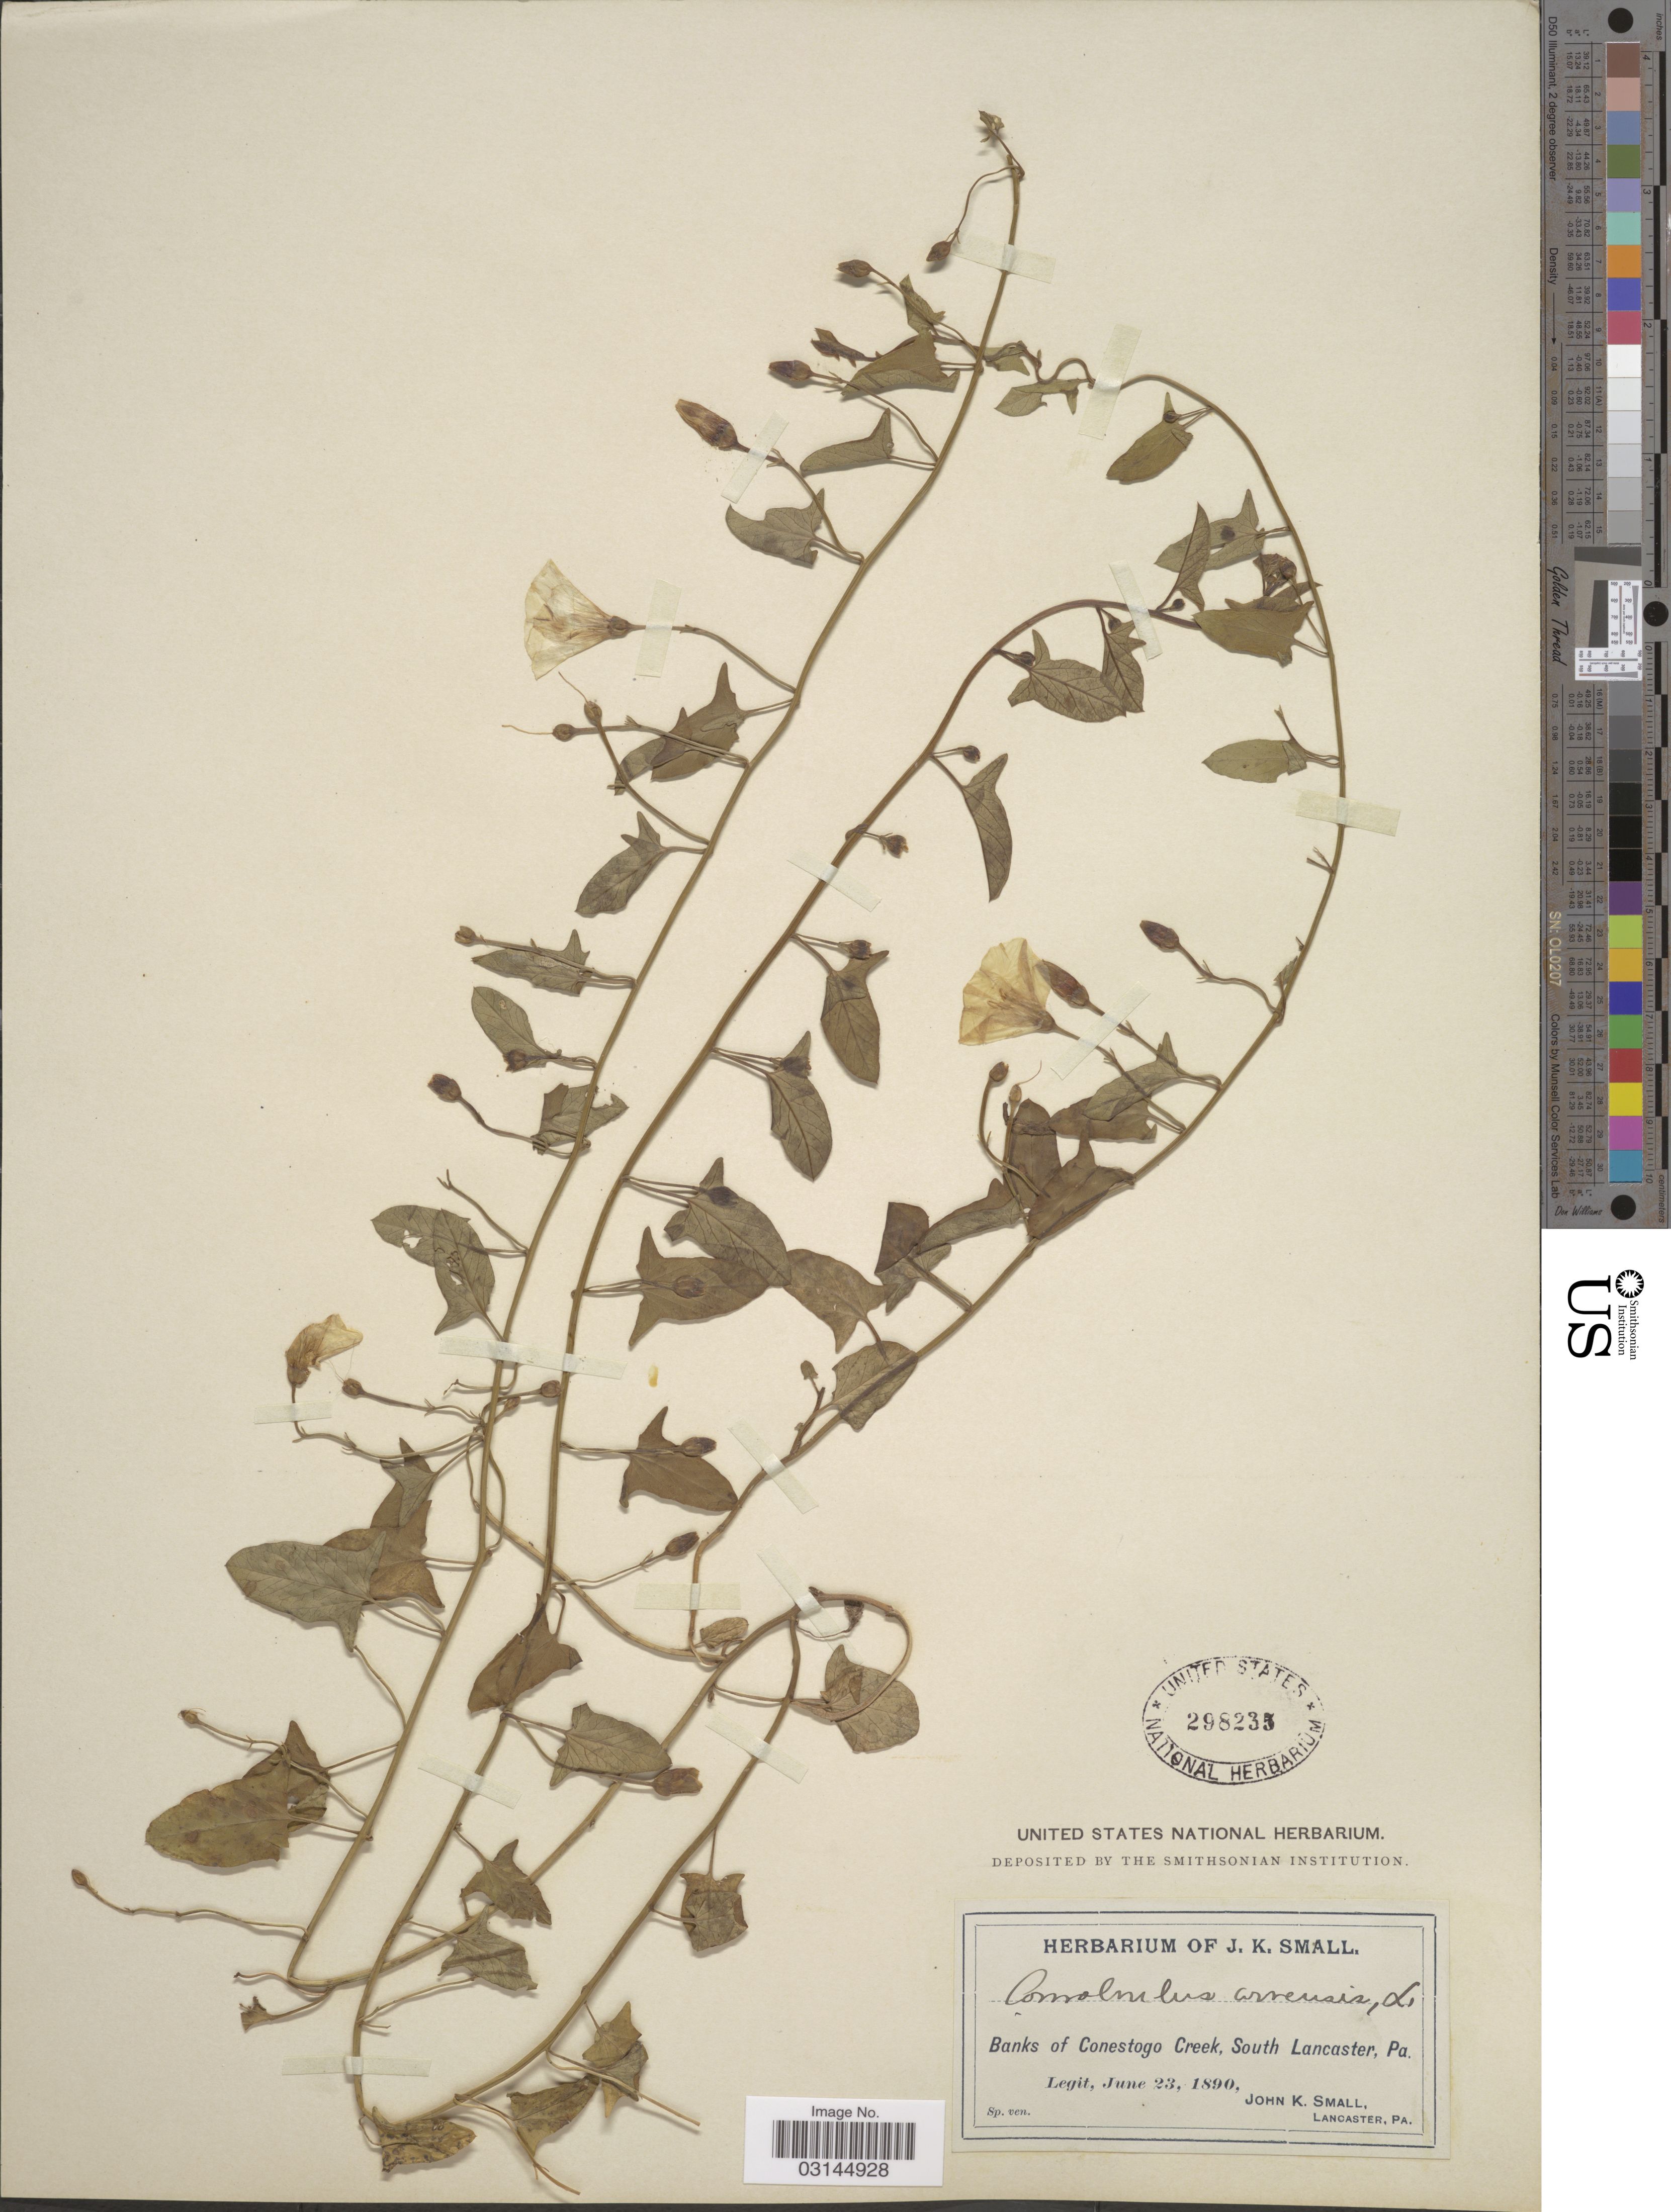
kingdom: Plantae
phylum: Tracheophyta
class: Magnoliopsida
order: Solanales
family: Convolvulaceae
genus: Convolvulus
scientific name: Convolvulus arvensis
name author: L.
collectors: J. K. Small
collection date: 1890-06-23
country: United States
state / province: Pennsylvania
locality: Banks of Conestogo Creek, South Lancaster.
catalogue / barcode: US 298235